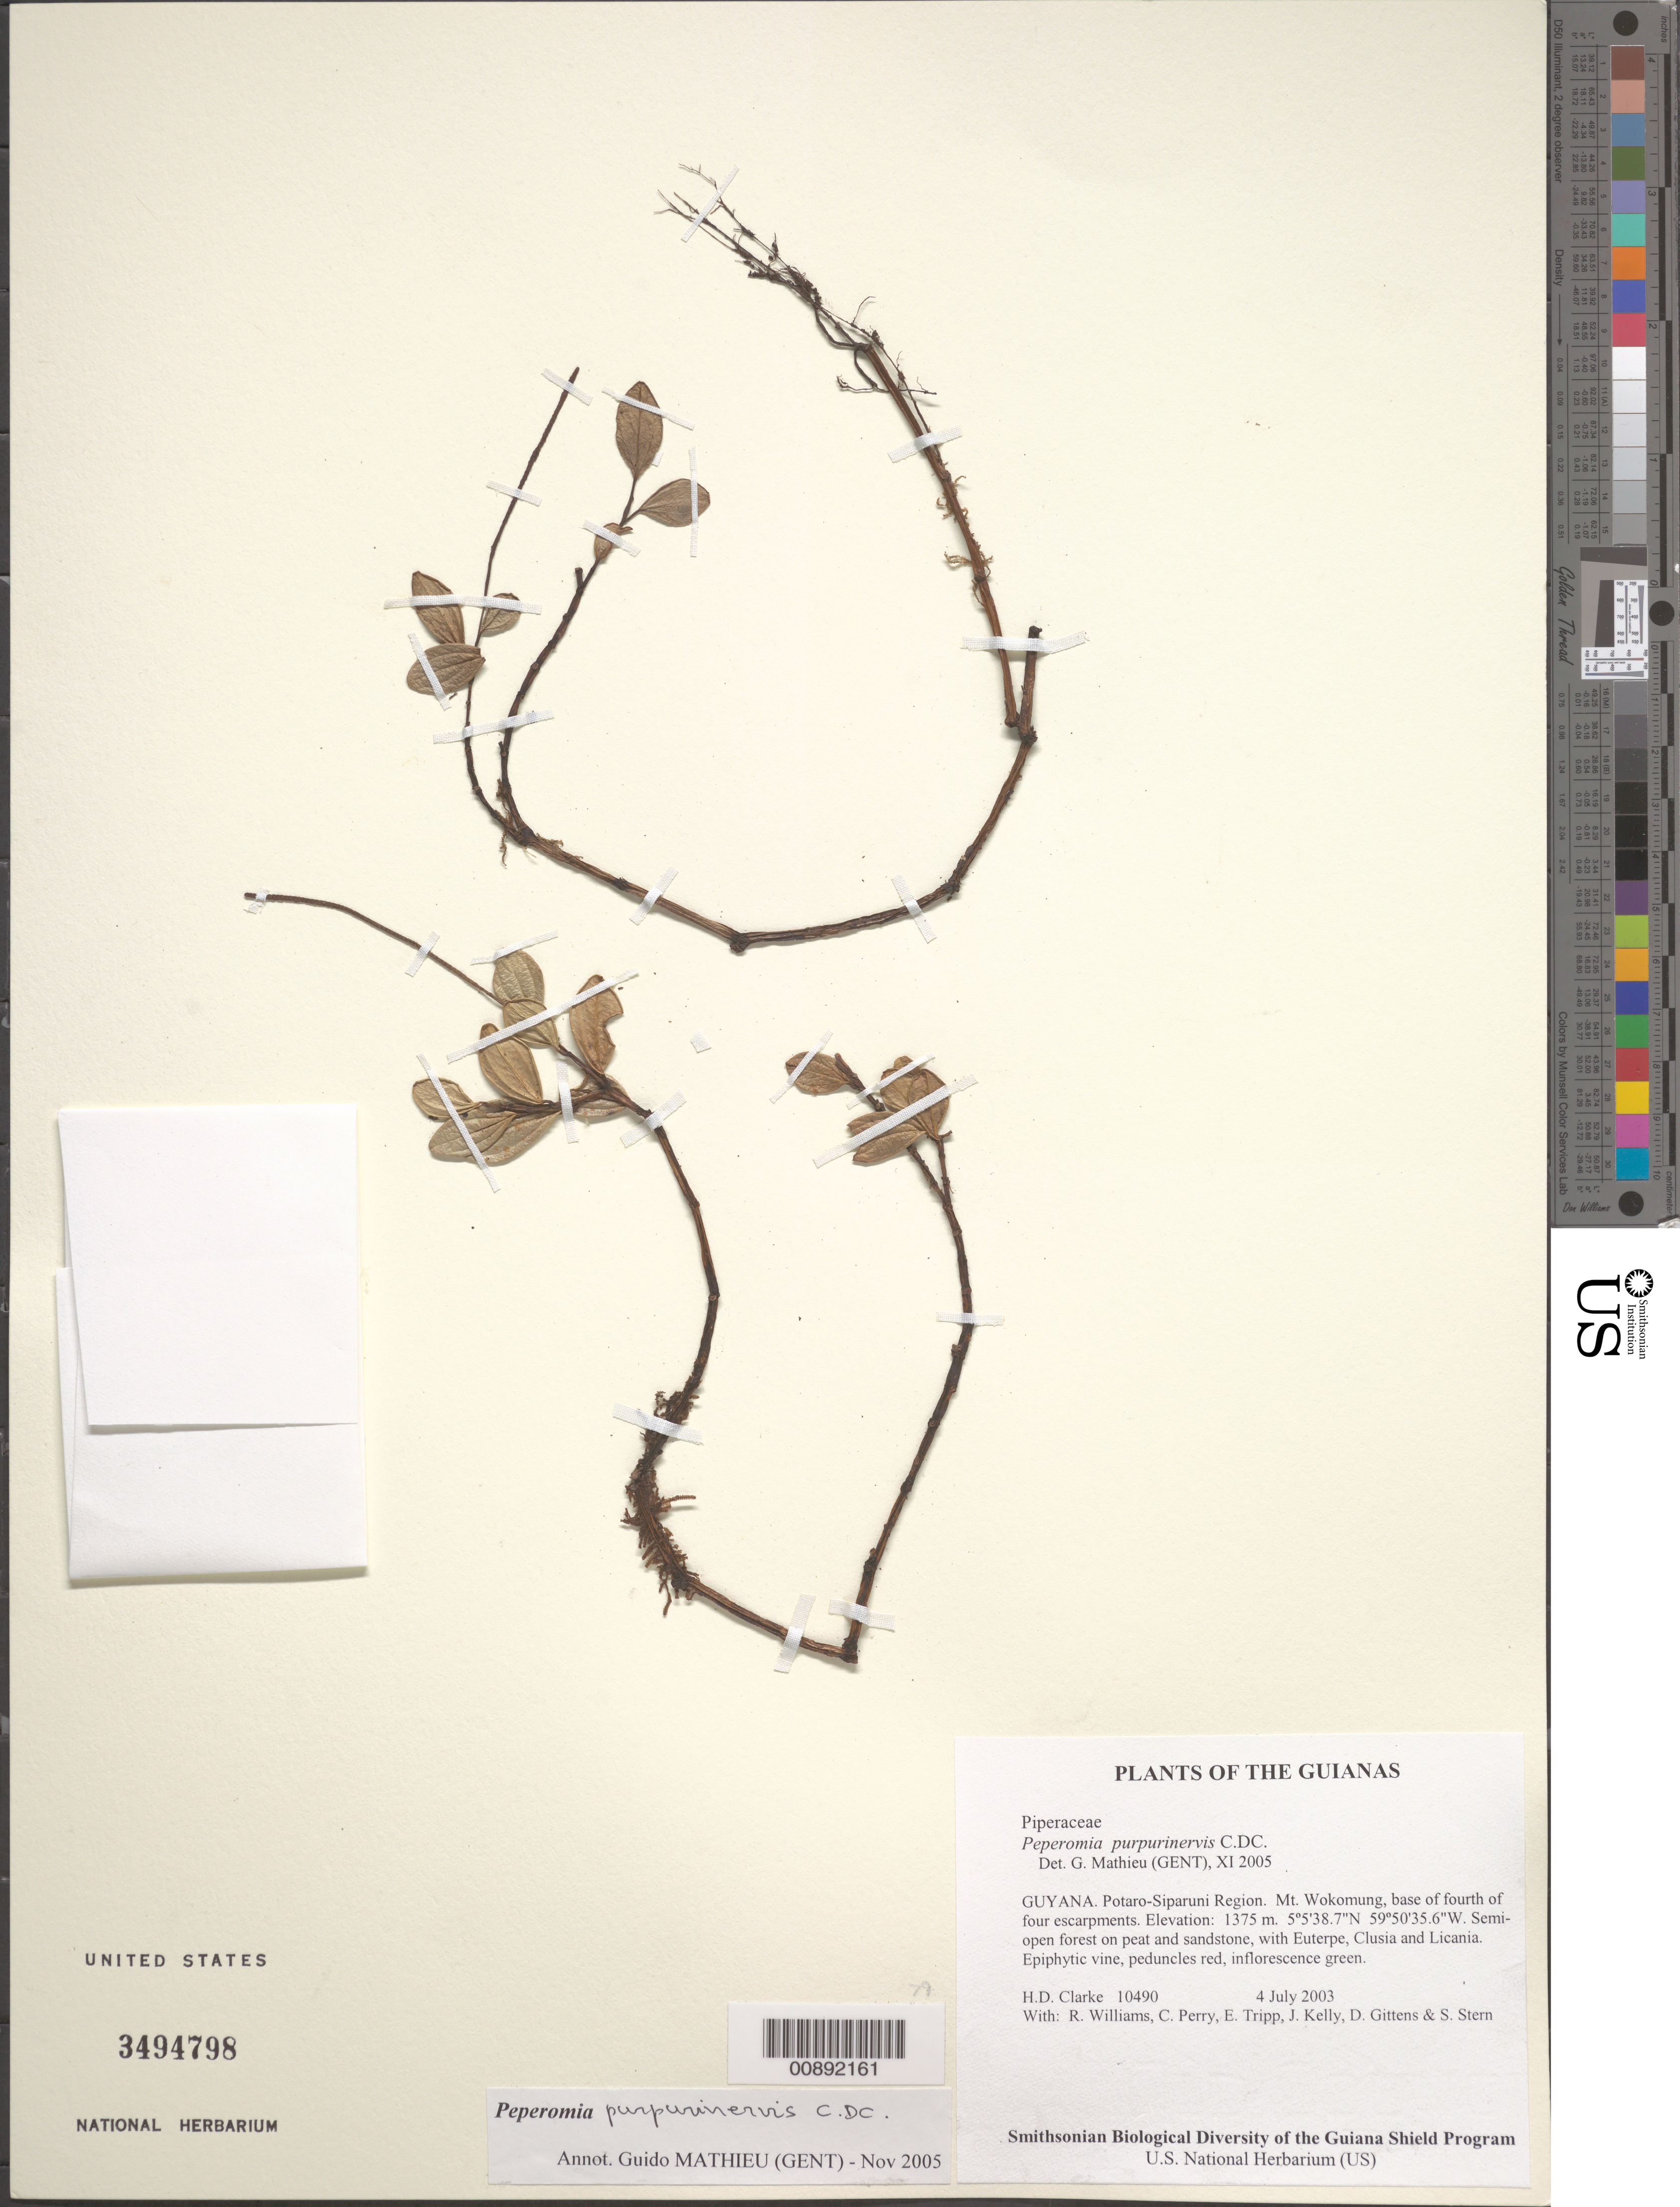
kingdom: Plantae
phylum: Tracheophyta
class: Magnoliopsida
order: Piperales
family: Piperaceae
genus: Peperomia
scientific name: Peperomia purpurinervis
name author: C. DC.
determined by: Mathieu, Guido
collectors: H. D. Clarke, R. Williams, C. Perry, E. Tripp, J. Kelly, D. Gittens & S. R. Stern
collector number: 10490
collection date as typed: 4 July 2003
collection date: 2003-07-04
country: Guyana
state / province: Potaro-Siparuni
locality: Mt. Wokomung, base of fourth of four escarpments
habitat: Semi-open forest on peat and sandstone, with Euterpe, Clusia and Licania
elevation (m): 1375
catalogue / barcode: US 3494798